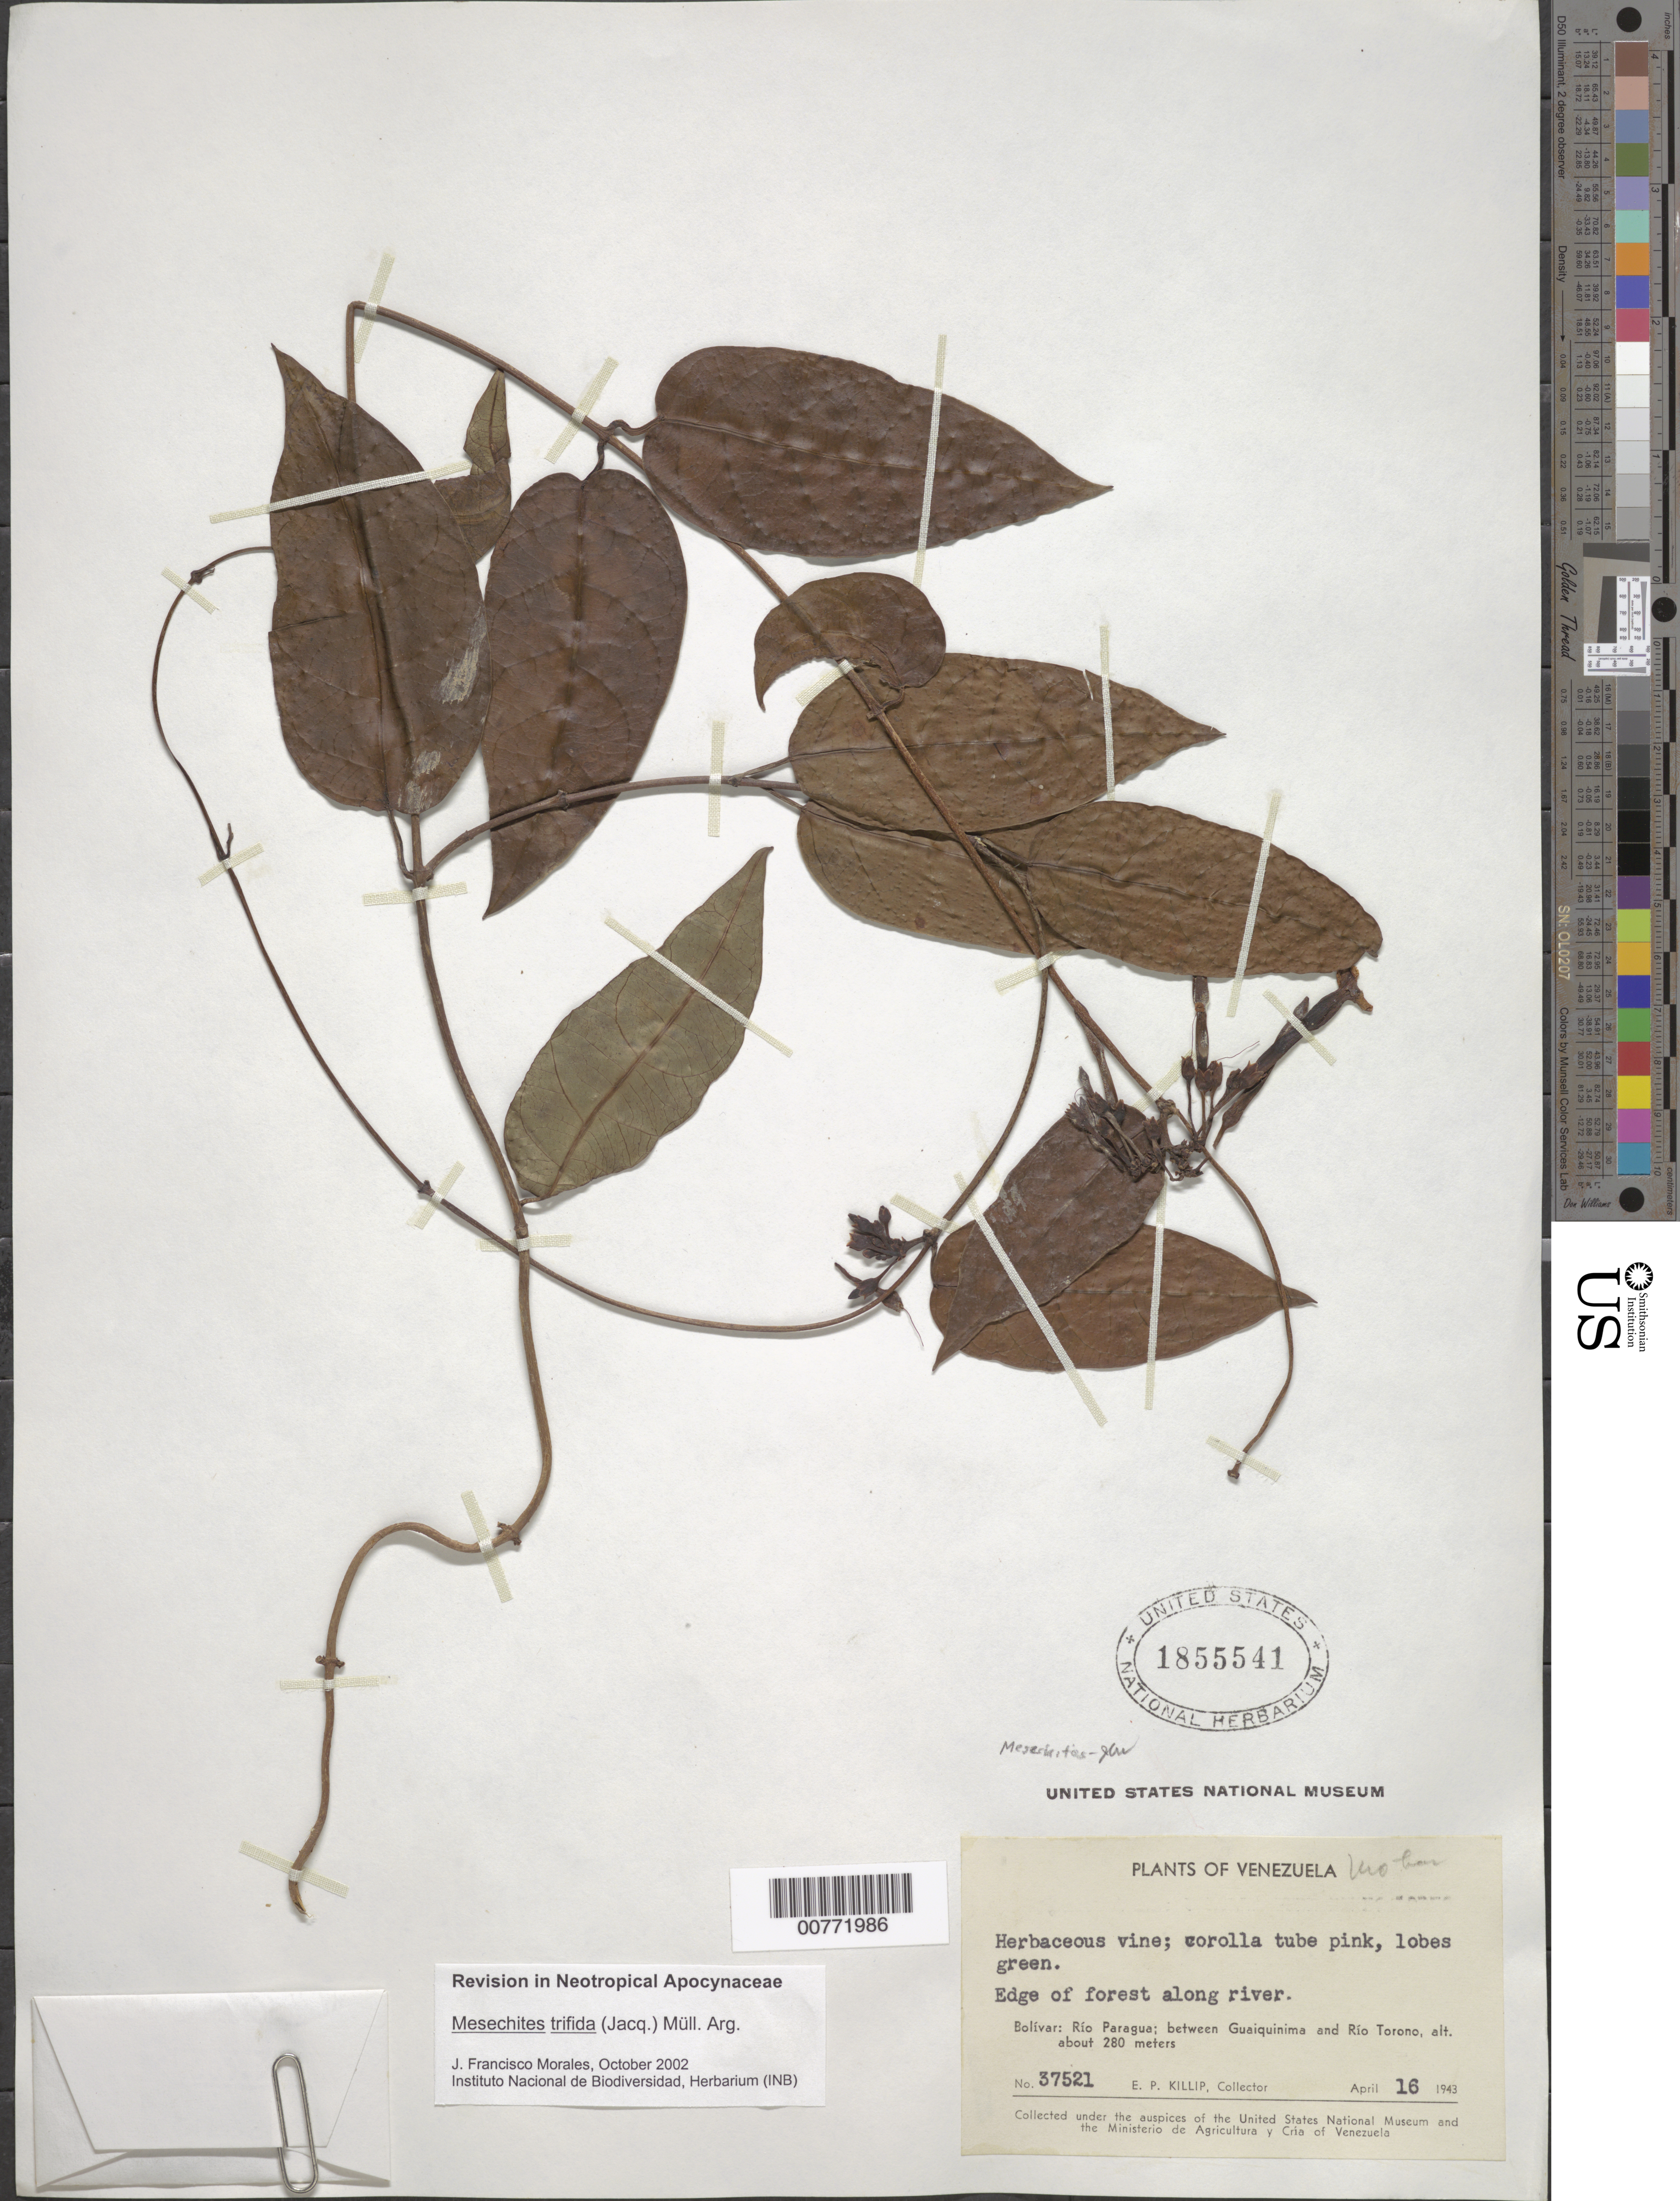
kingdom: Plantae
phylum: Tracheophyta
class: Magnoliopsida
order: Gentianales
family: Apocynaceae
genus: Mesechites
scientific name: Mesechites trifidus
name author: (Jacq.) Müll. Arg.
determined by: Morales, J. F.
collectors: E. P. Killip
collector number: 37521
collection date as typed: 16-Apr-43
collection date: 1943-04-16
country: Venezuela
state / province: Bolívar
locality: Río Paragua, between Guaiquinima and Río Torono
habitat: Edge of forest, along river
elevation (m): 280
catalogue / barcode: US 1855541